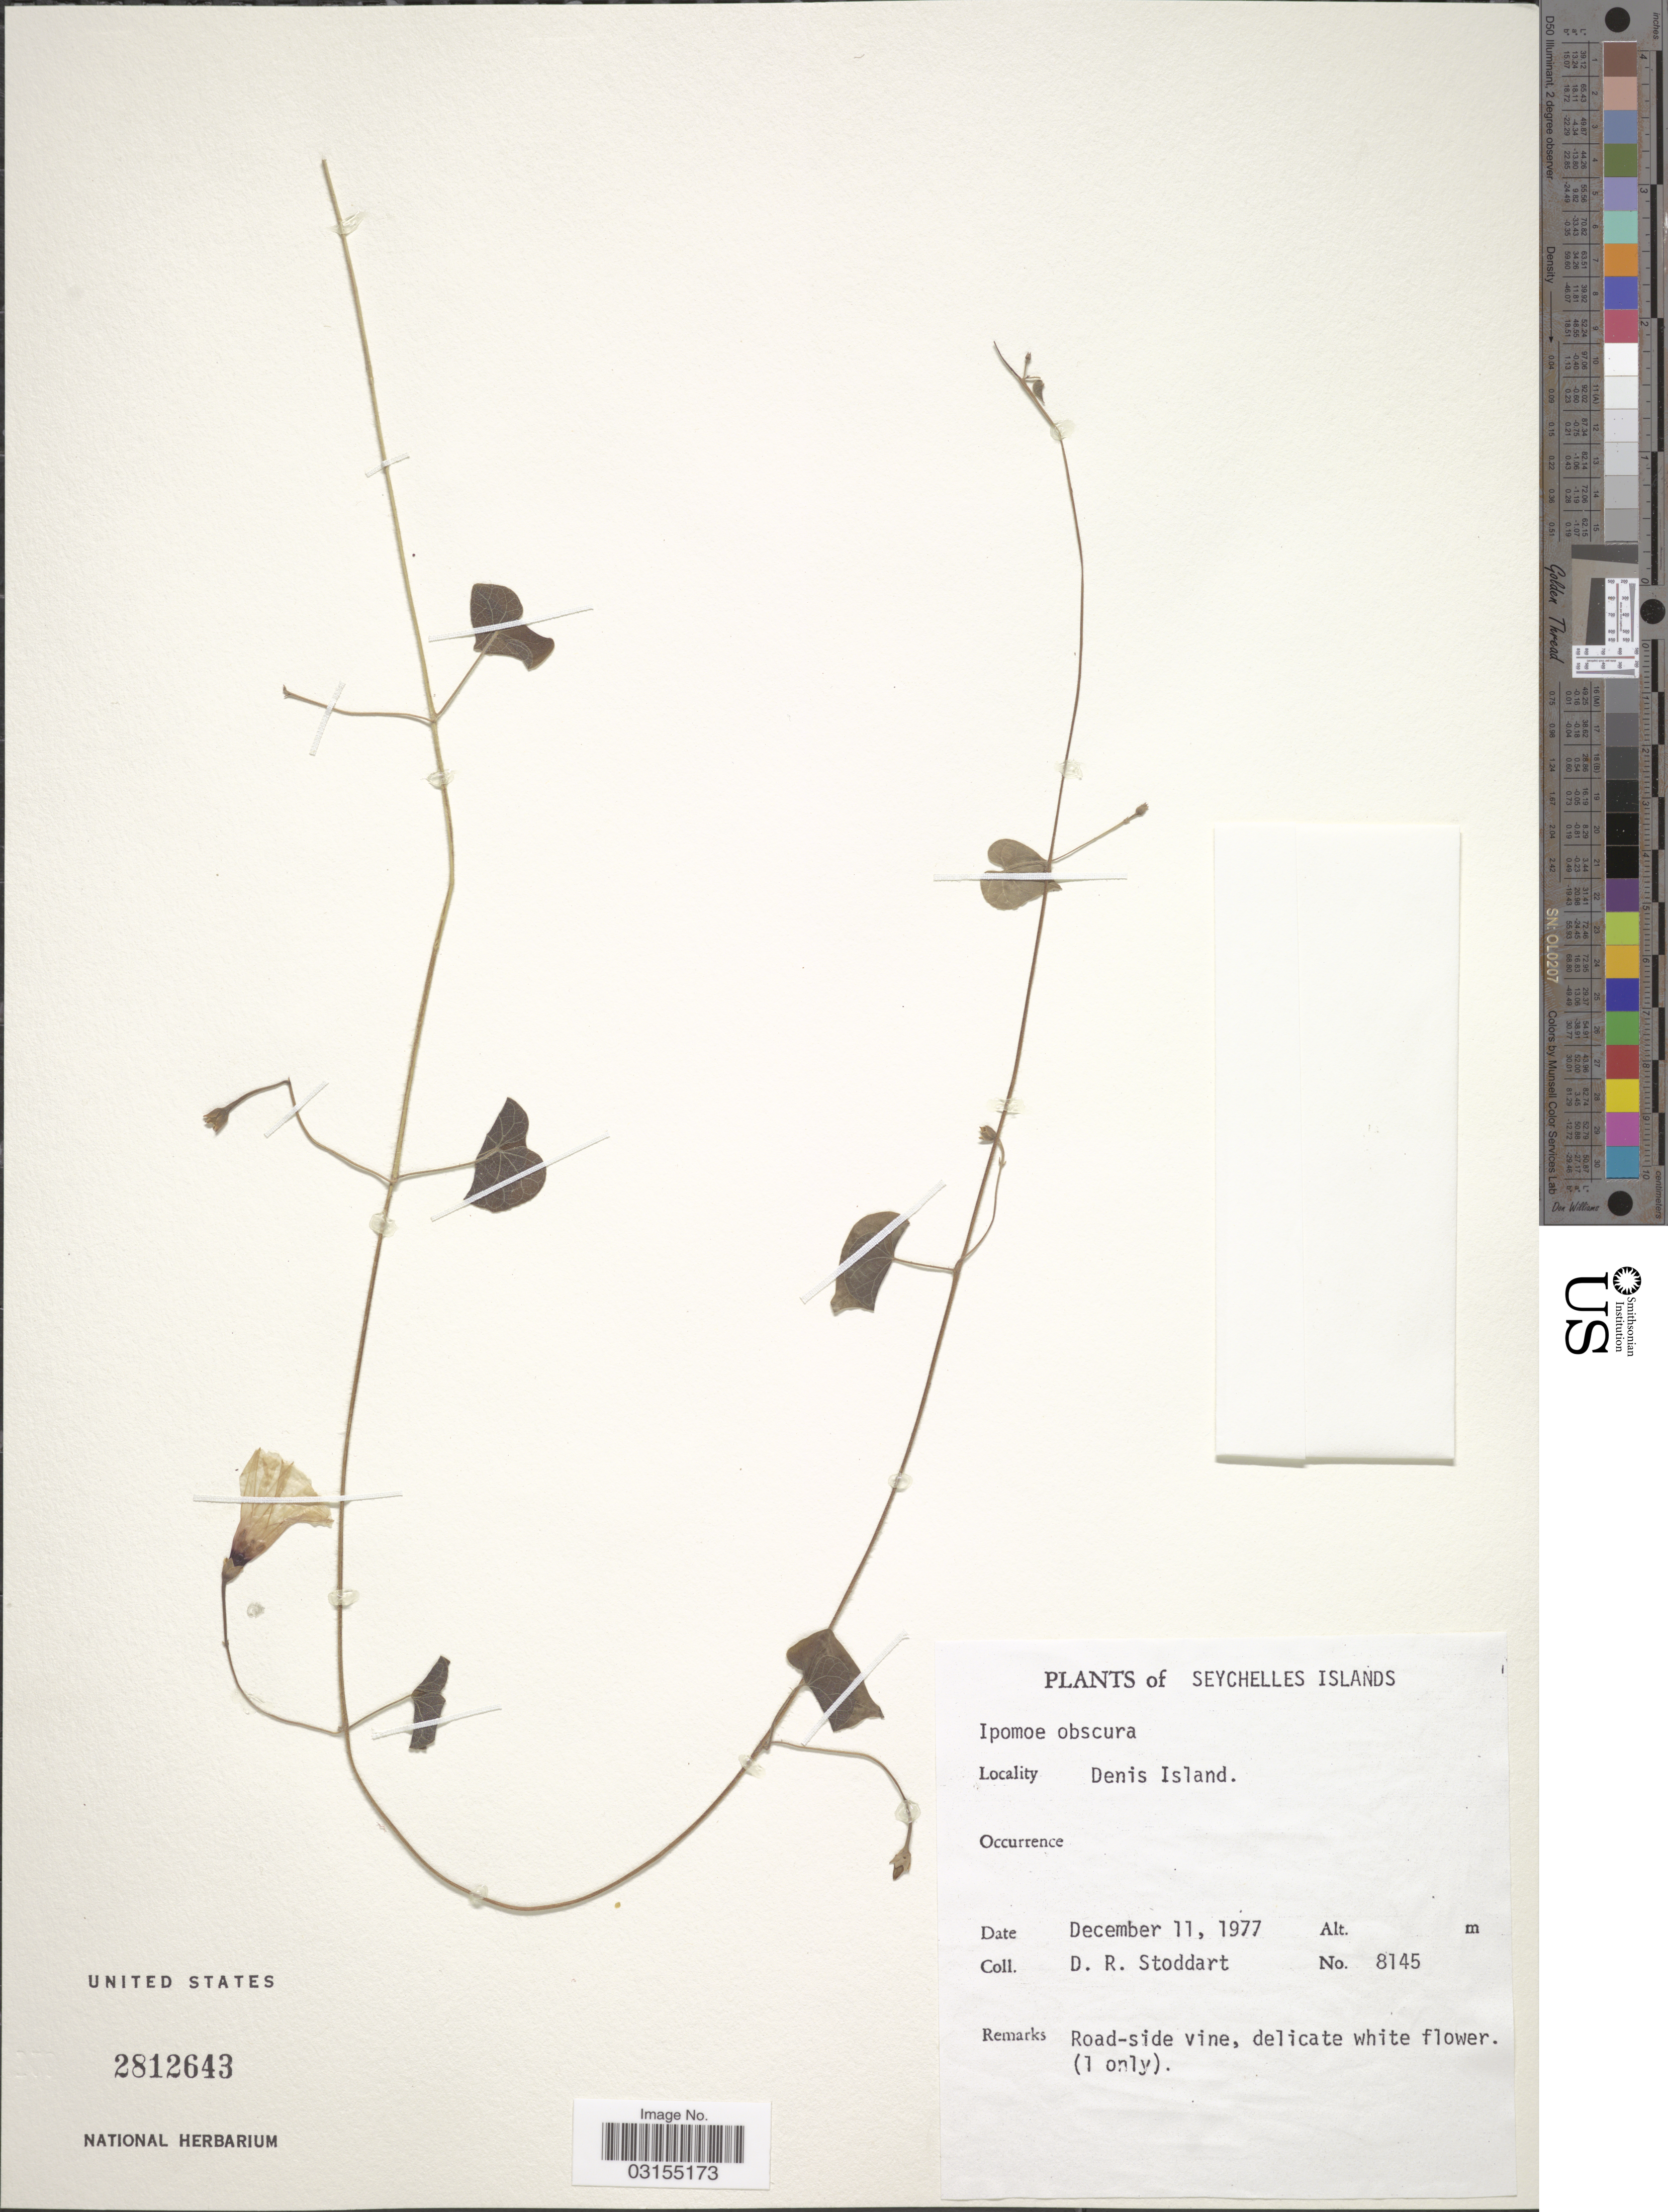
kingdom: Plantae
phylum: Tracheophyta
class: Magnoliopsida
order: Solanales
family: Convolvulaceae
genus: Ipomoea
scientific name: Ipomoea obscura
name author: (L.) Ker Gawl.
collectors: D. R. Stoddart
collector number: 8145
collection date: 1977-12-11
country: Seychelles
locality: Seychelles Islands. Denis Island.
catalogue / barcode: US 2812643